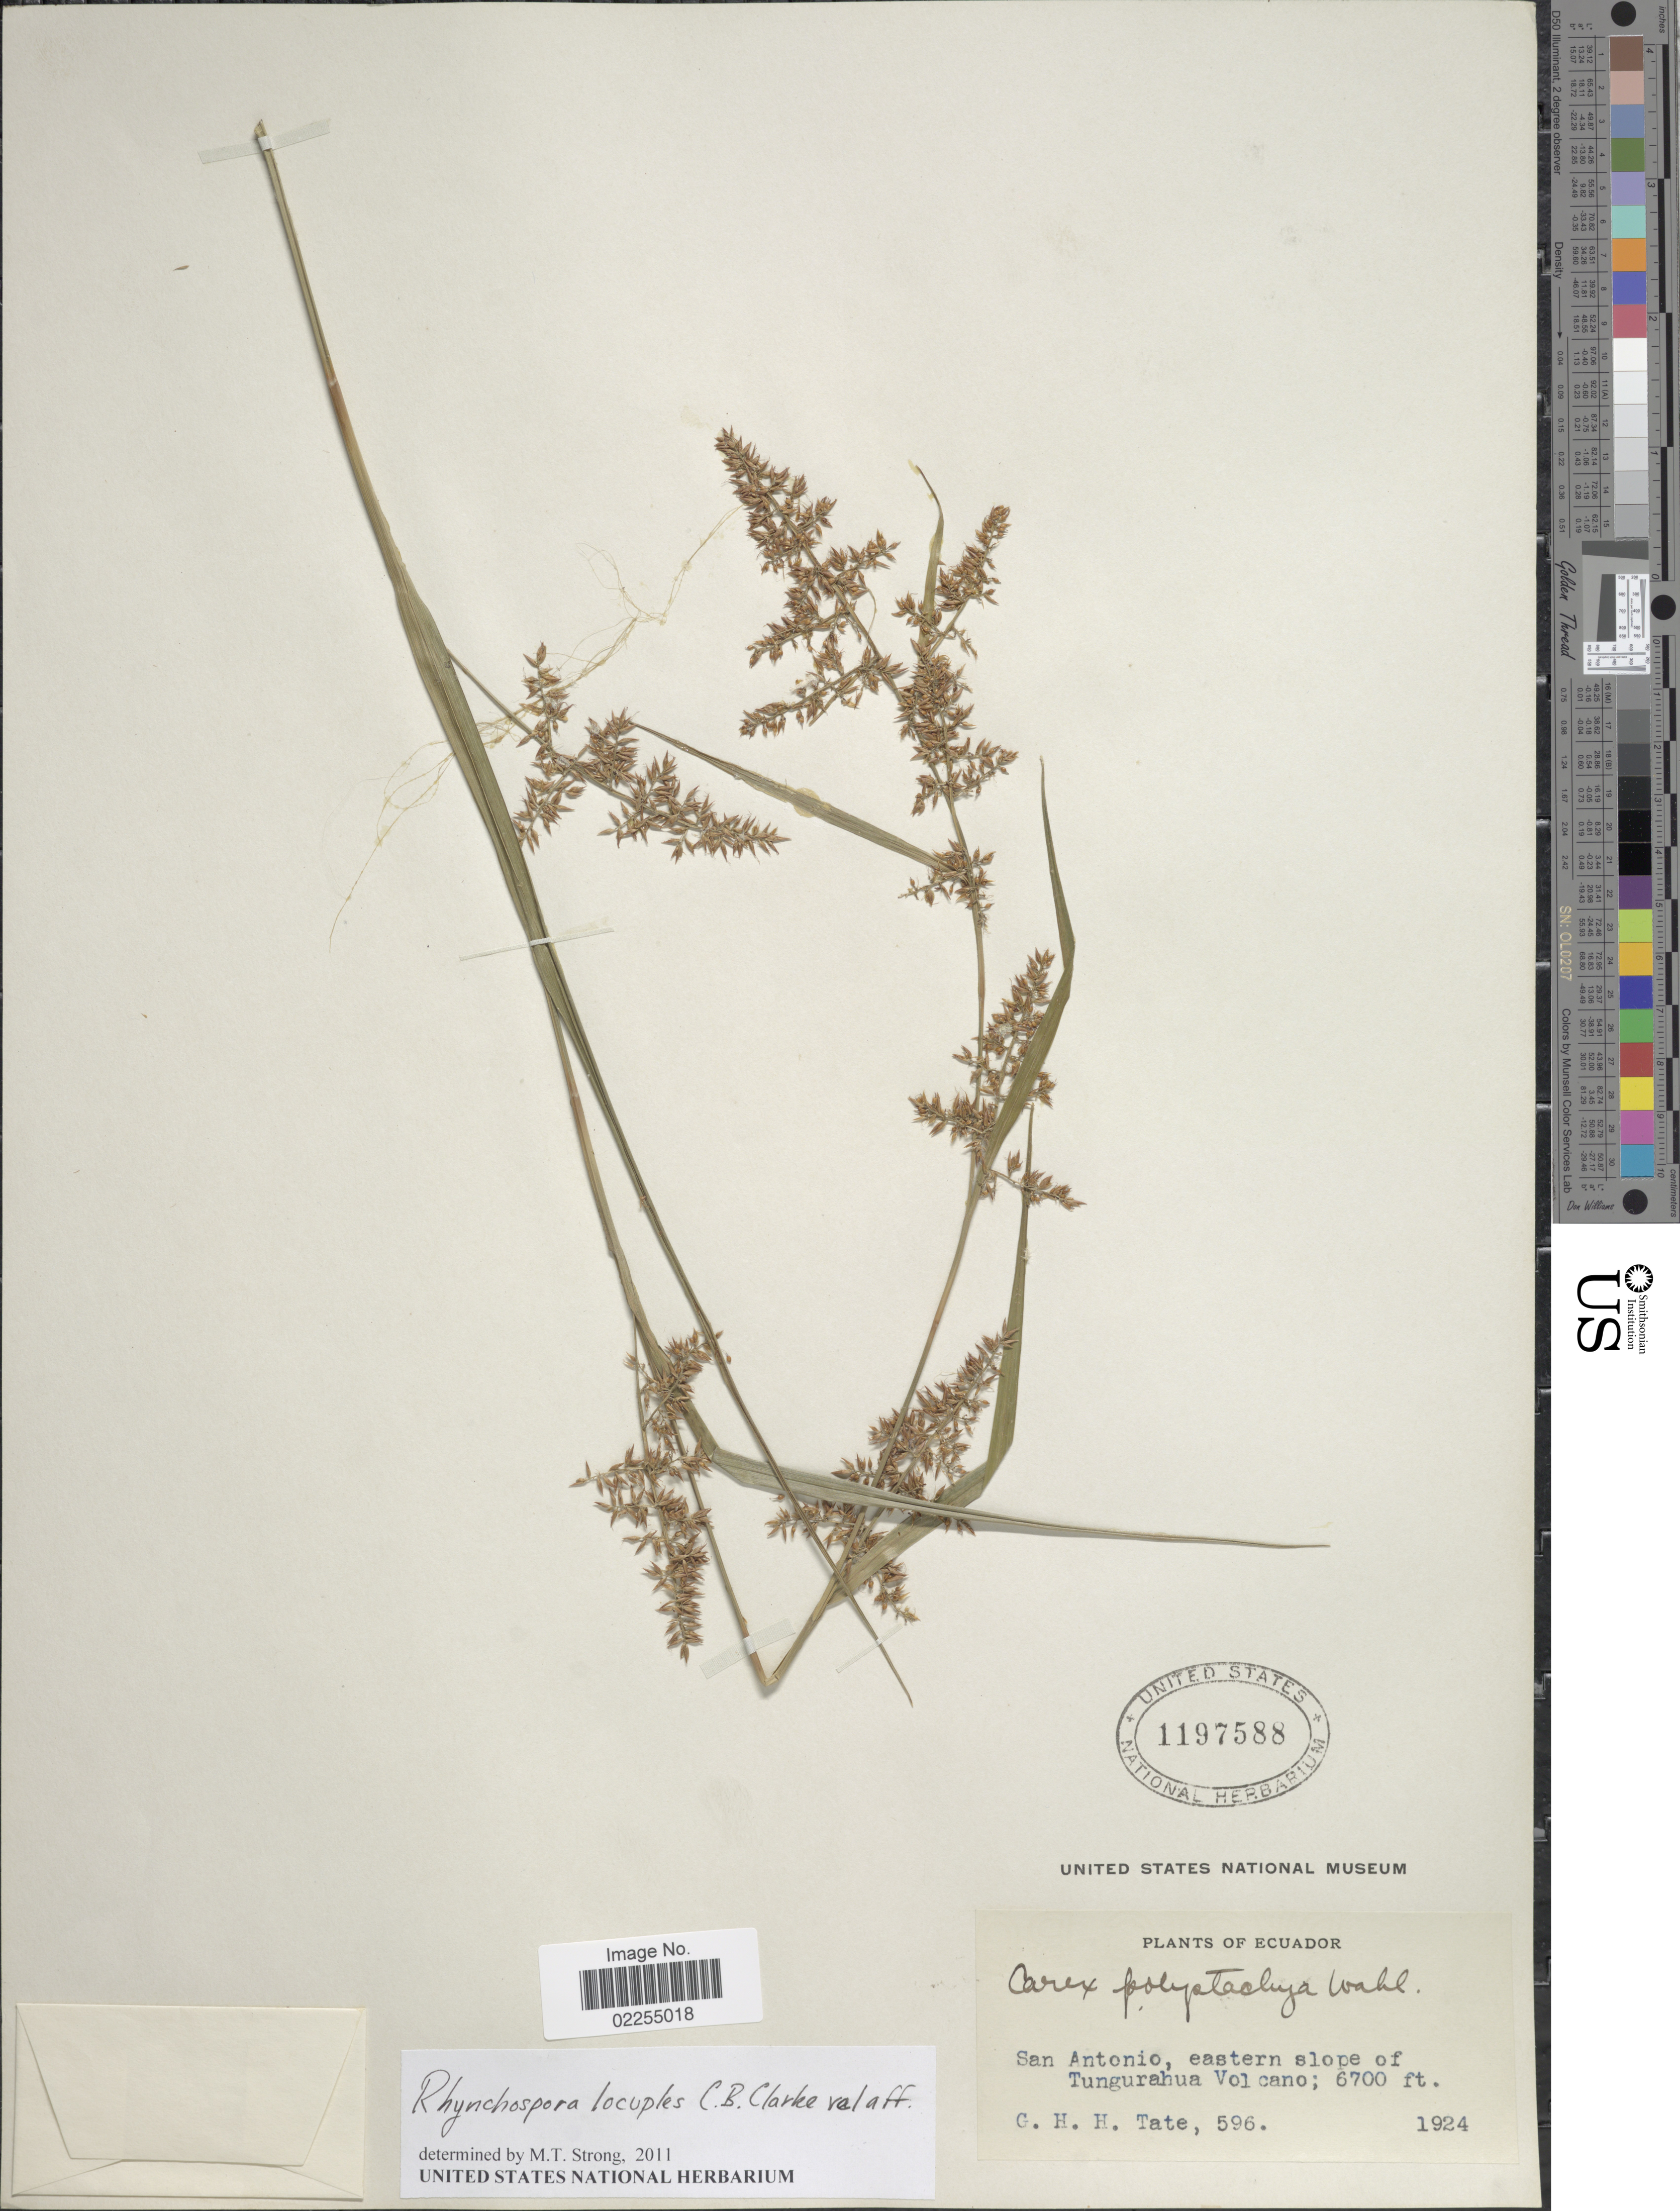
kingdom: Plantae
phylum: Tracheophyta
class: Liliopsida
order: Poales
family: Cyperaceae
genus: Rhynchospora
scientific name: Rhynchospora locuples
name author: C.B. Clarke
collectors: G. H. H.Tate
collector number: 596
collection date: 1924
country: Ecuador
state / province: Tungurahua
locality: San Antonio, eastern slope of Tungurahua Volcano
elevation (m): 2042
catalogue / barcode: US 1197588